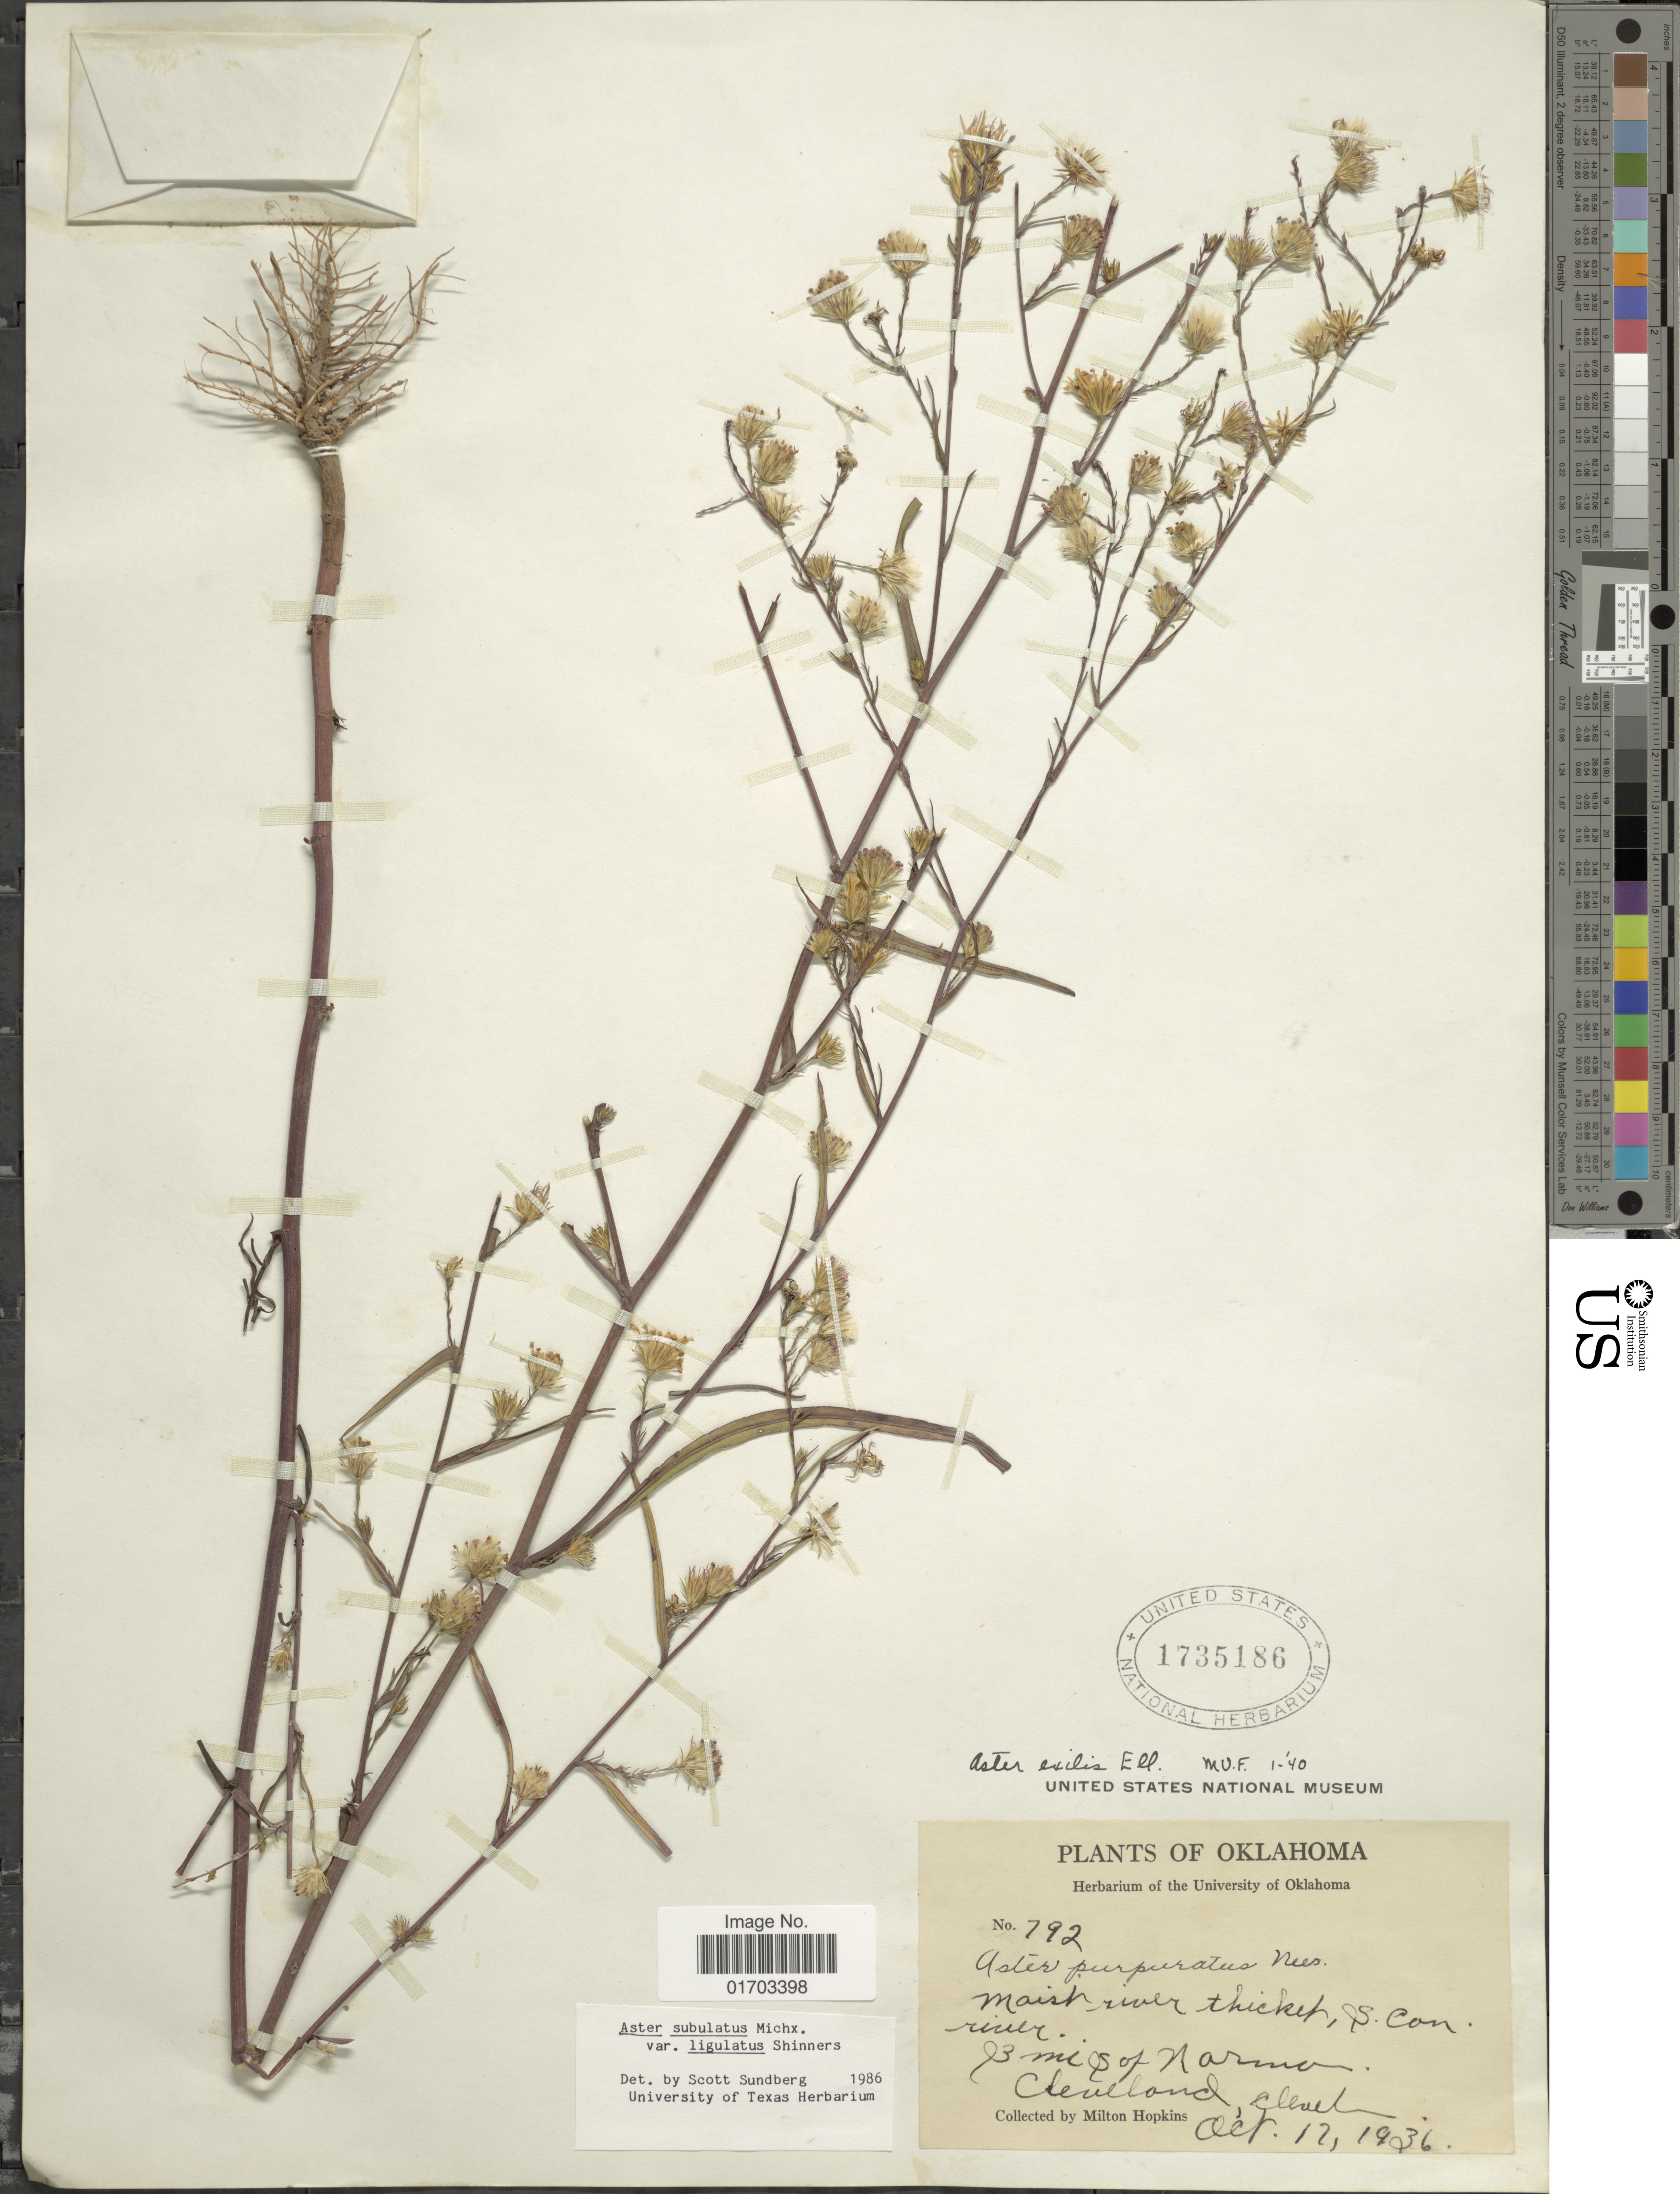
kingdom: Plantae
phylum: Tracheophyta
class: Magnoliopsida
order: Asterales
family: Asteraceae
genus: Symphyotrichum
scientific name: Symphyotrichum subulatum var. ligulatum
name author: (Shinners) S.D. Sundb.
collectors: M. Hopkins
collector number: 792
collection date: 1936-10-12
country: United States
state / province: Oklahoma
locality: River thickets, S. Can. river, 3 mi. S of Norman, Cleveland.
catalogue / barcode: US 1735186